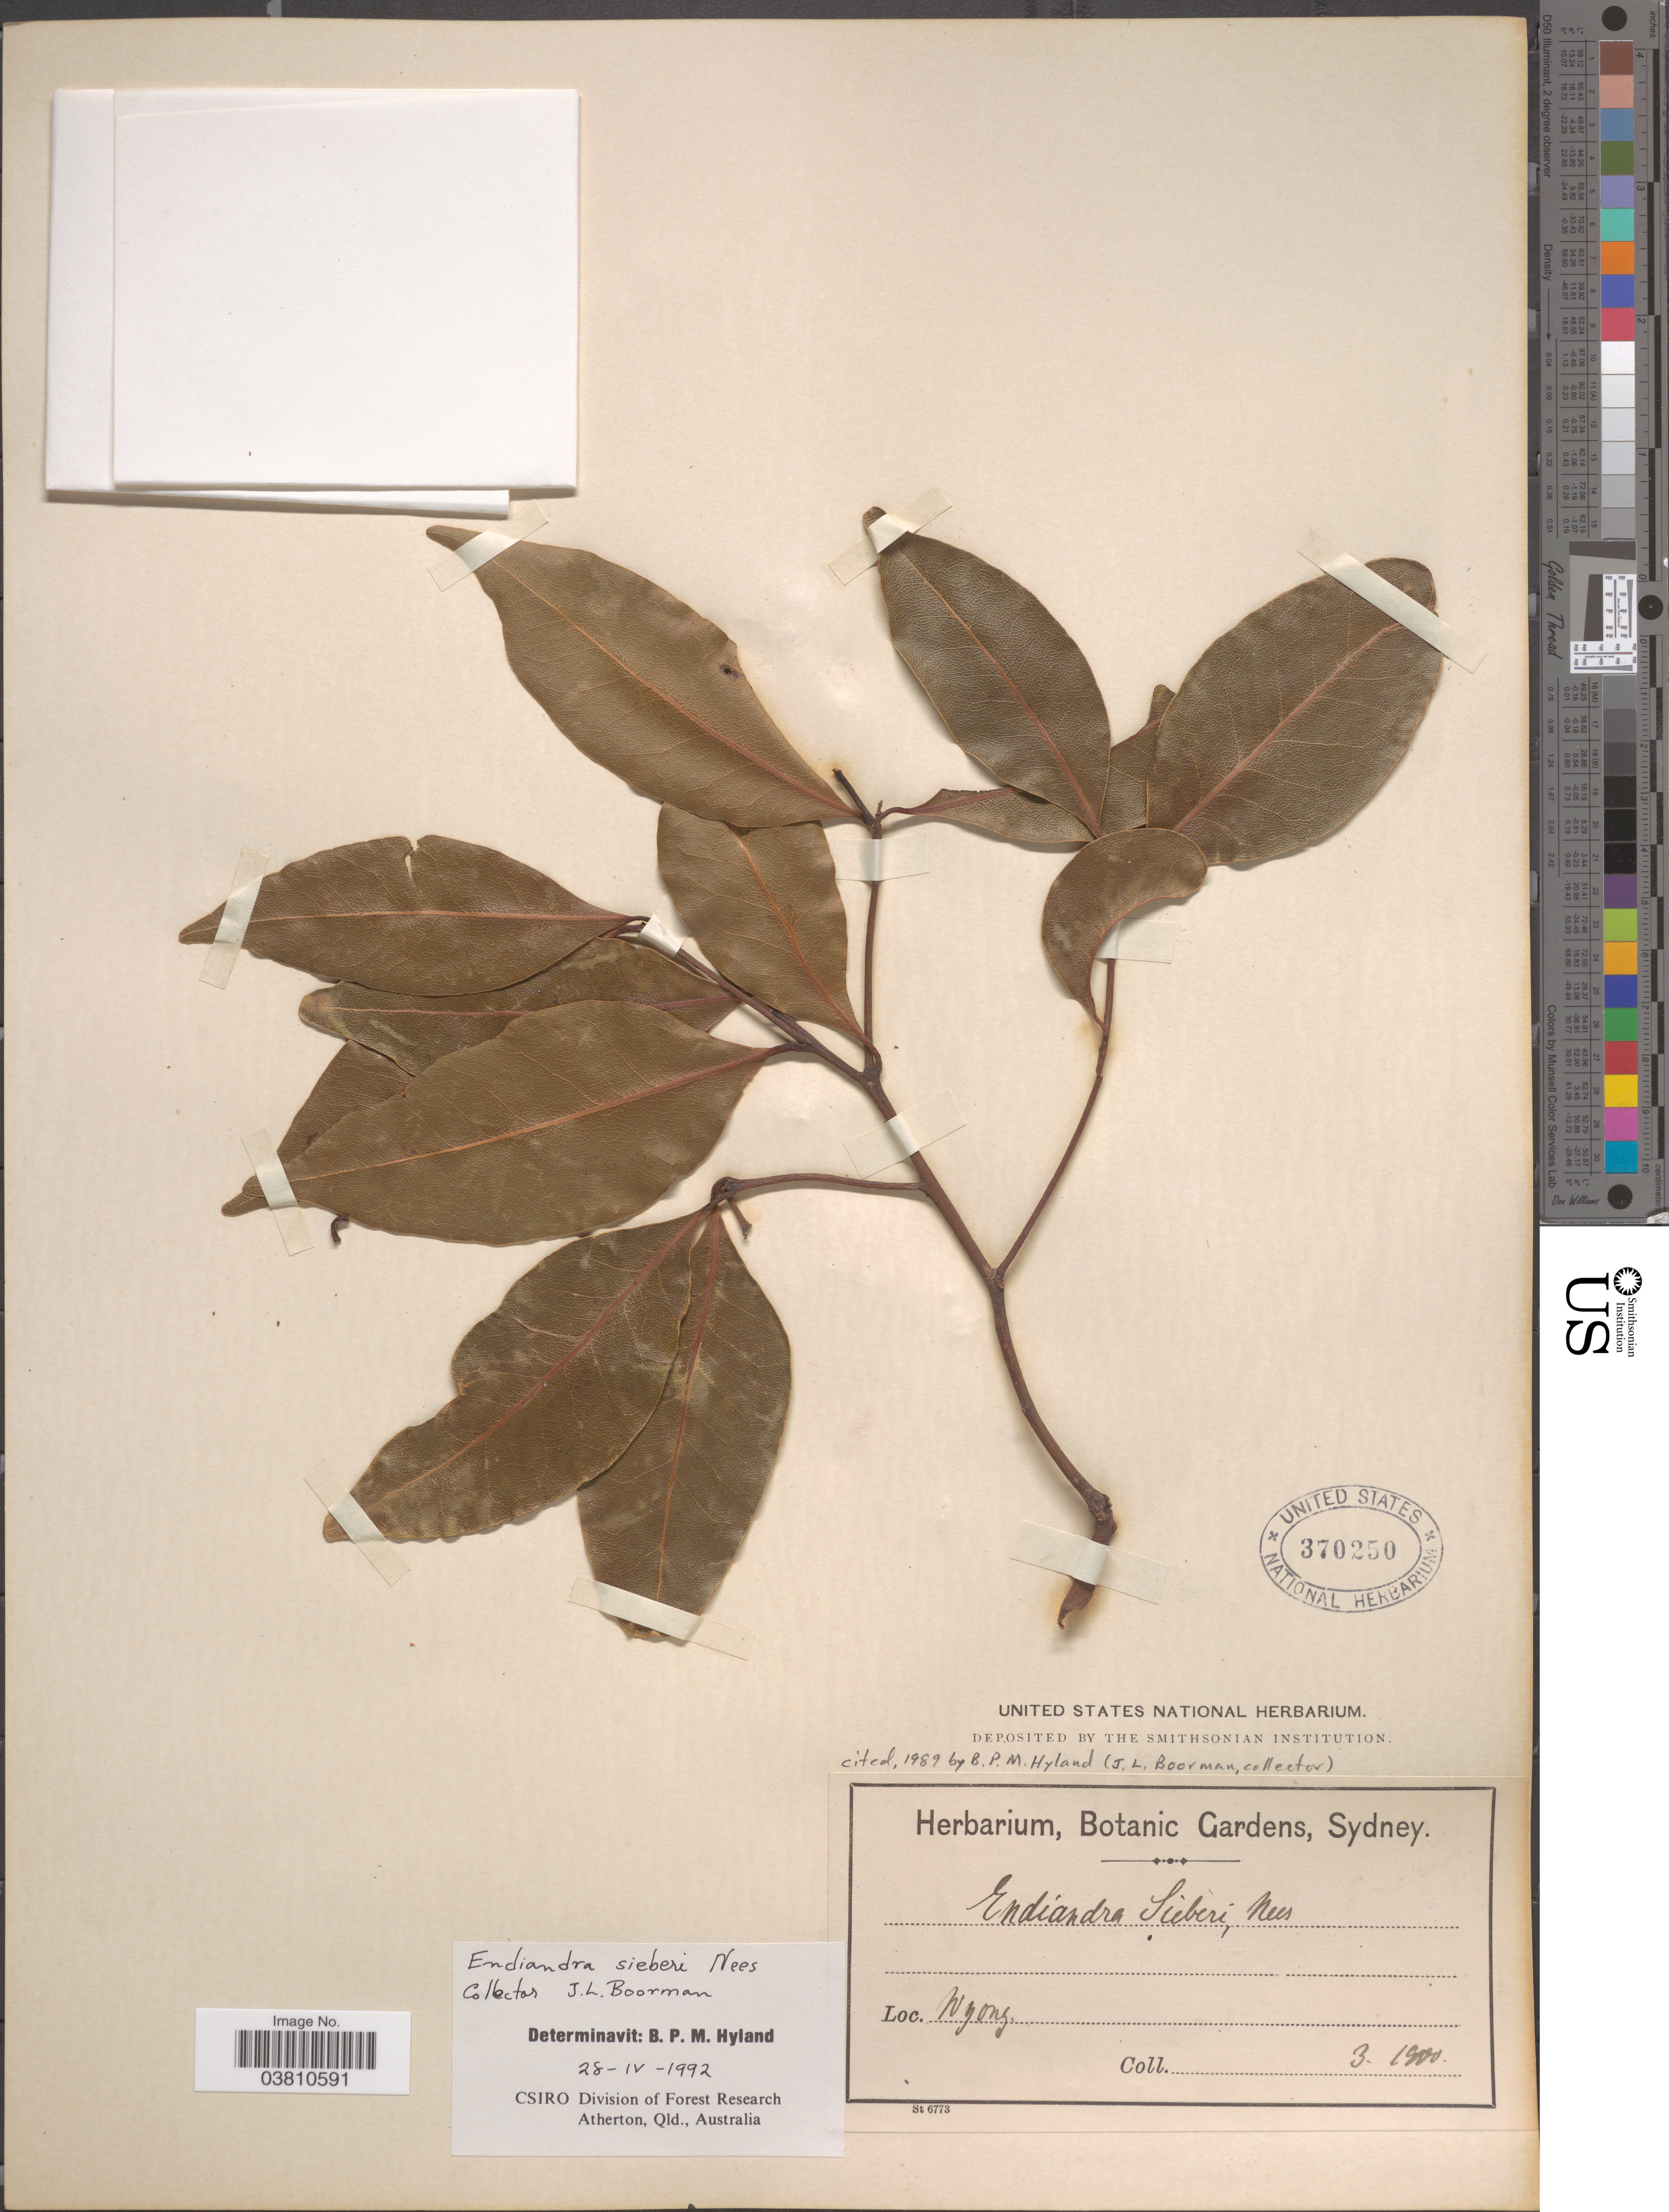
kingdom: Plantae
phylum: Tracheophyta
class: Magnoliopsida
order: Laurales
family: Lauraceae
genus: Endiandra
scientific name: Endiandra sieberi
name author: Nees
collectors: ex herb. Botanic Gardens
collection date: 1900-03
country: Australia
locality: Wyong.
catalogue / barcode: US 370250